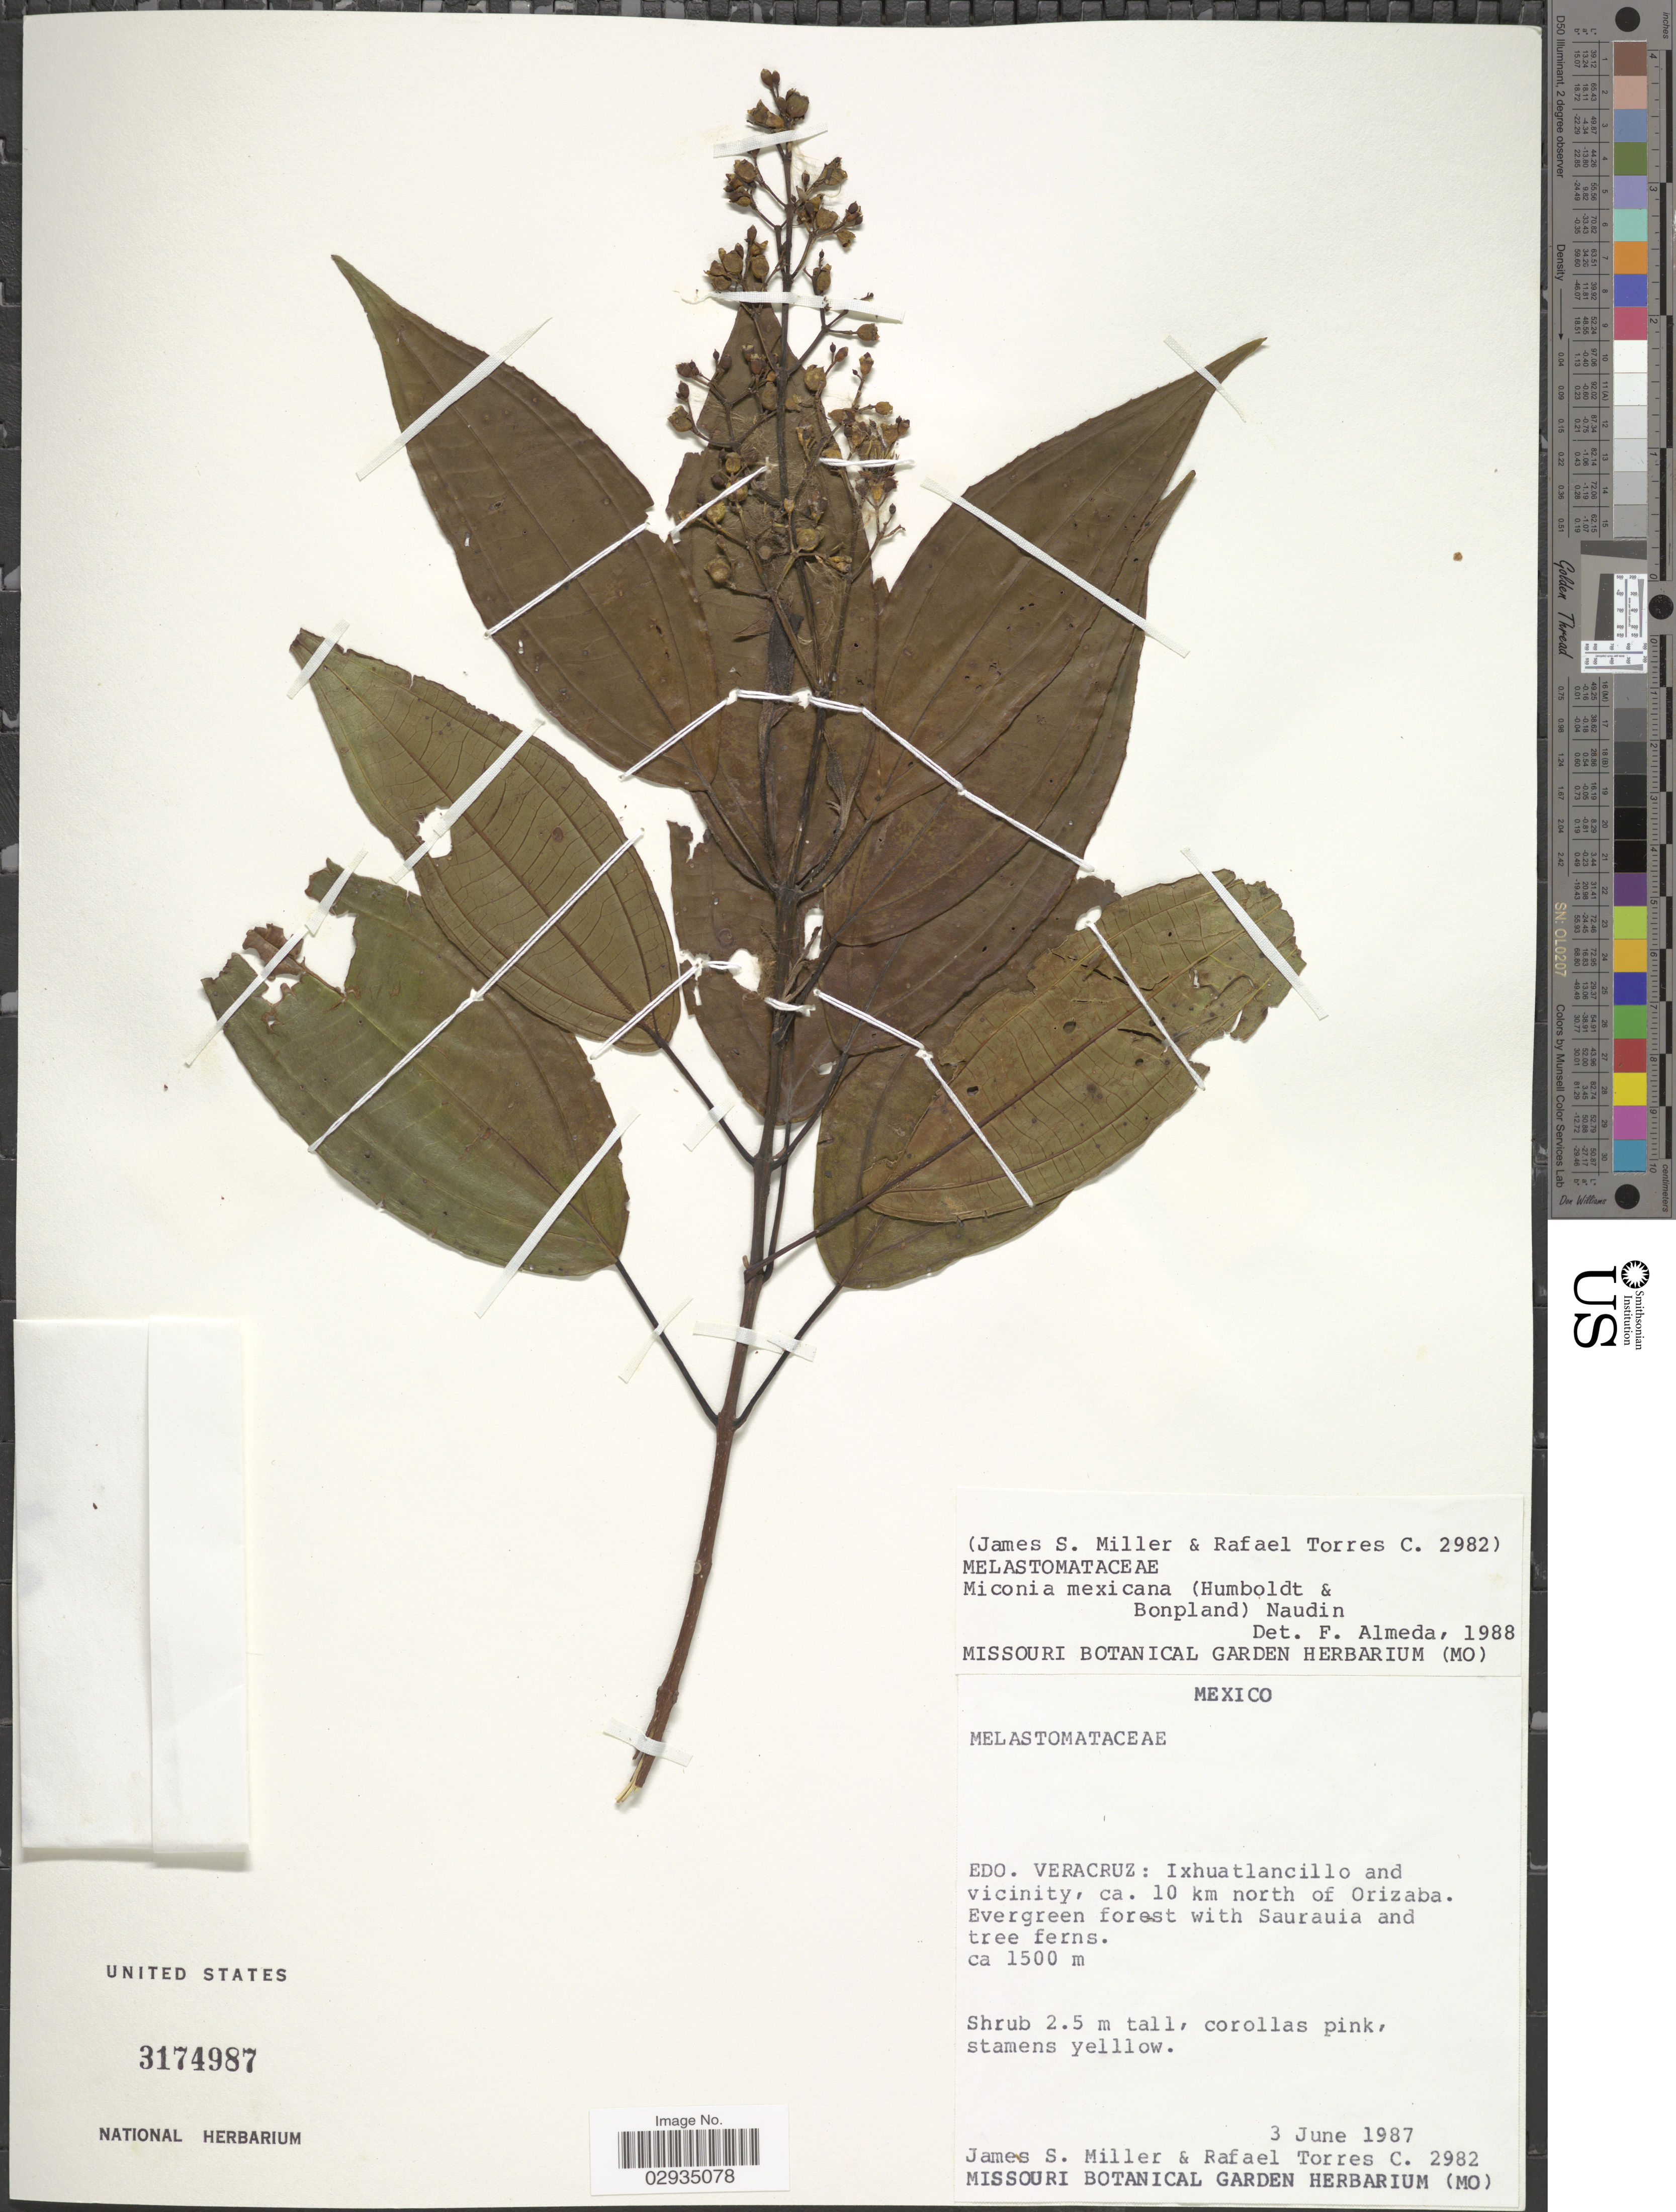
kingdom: Plantae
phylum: Tracheophyta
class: Magnoliopsida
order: Myrtales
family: Melastomataceae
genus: Miconia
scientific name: Miconia mexicana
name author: (Bonpl.) Naudin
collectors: J. S. Miller & R. Torres C.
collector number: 2982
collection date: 1987-06-03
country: Mexico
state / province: Veracruz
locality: Veracruz: Ixhuatlancillo and vicinity, ca. 10 km north of Orizaba.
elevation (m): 1500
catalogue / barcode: US 3174987